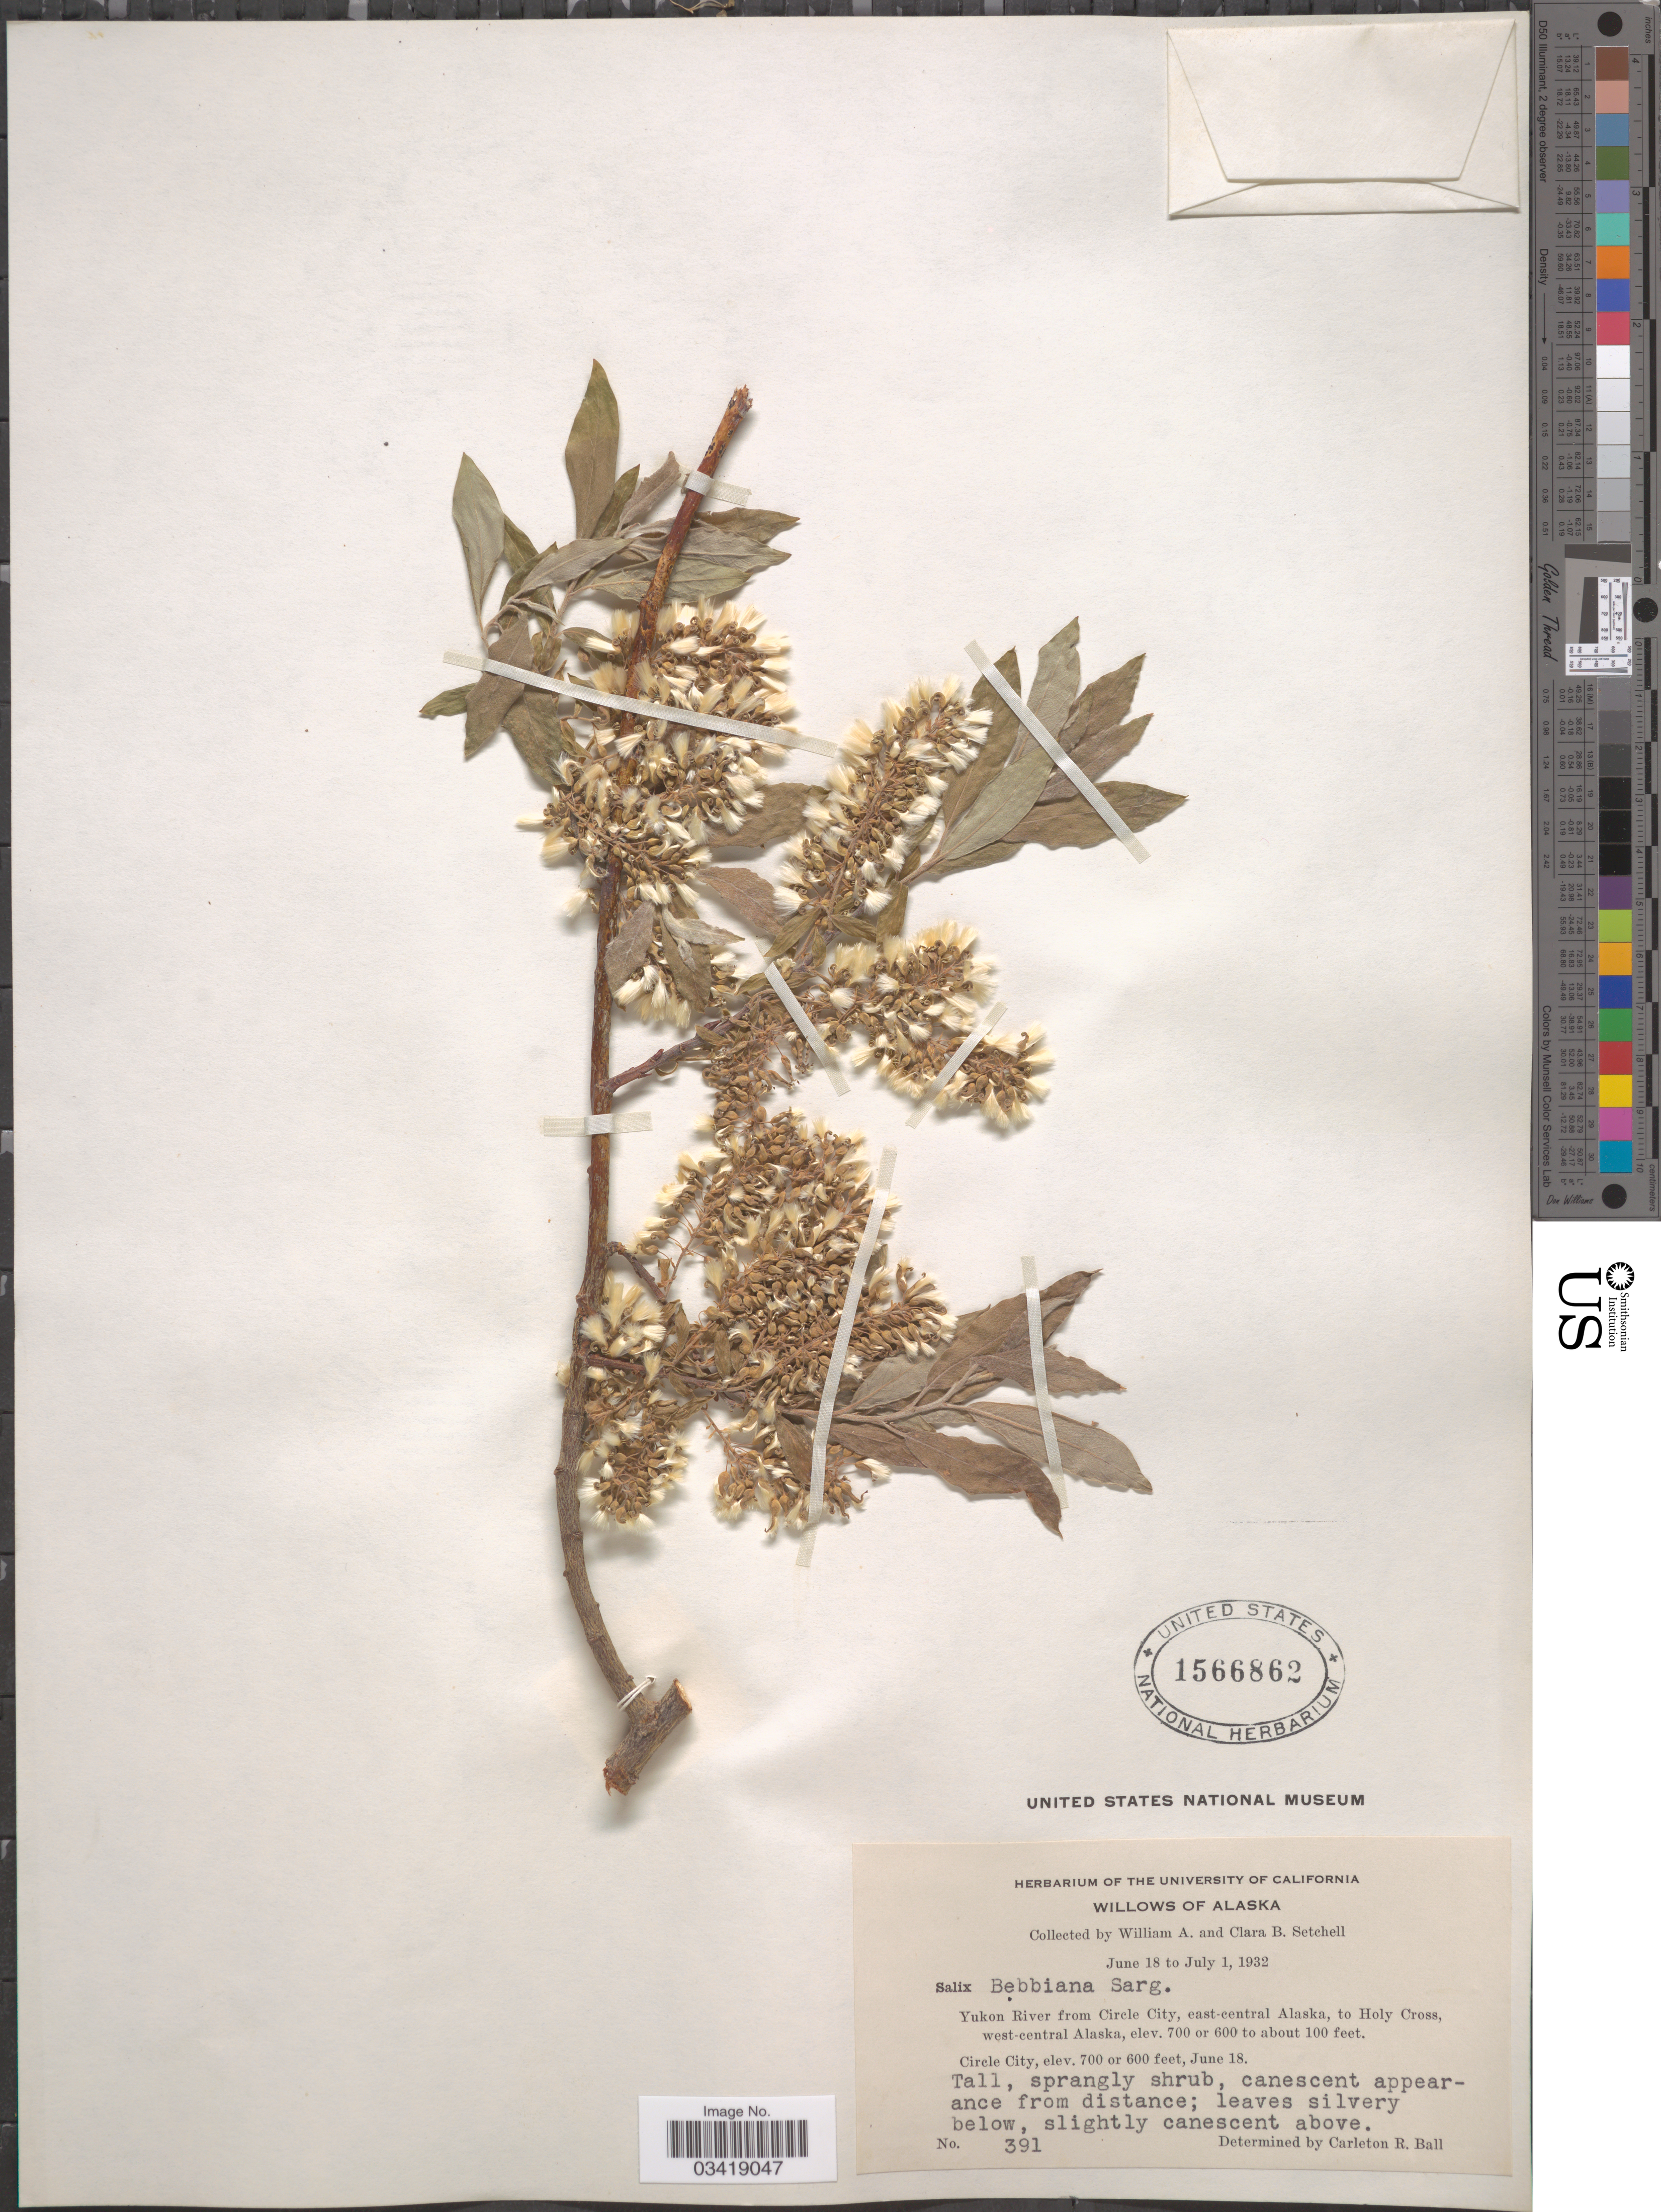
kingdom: Plantae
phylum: Tracheophyta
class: Magnoliopsida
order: Malpighiales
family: Salicaceae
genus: Salix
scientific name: Salix bebbiana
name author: Sarg.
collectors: W. Setchell & C. B. Setchell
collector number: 391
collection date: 1932-06-18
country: United States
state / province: Alaska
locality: Yukon River from Circle City, east-central Alaska, to Holy Cross, west-central Alaska. Circle City.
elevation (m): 30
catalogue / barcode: US 1566862